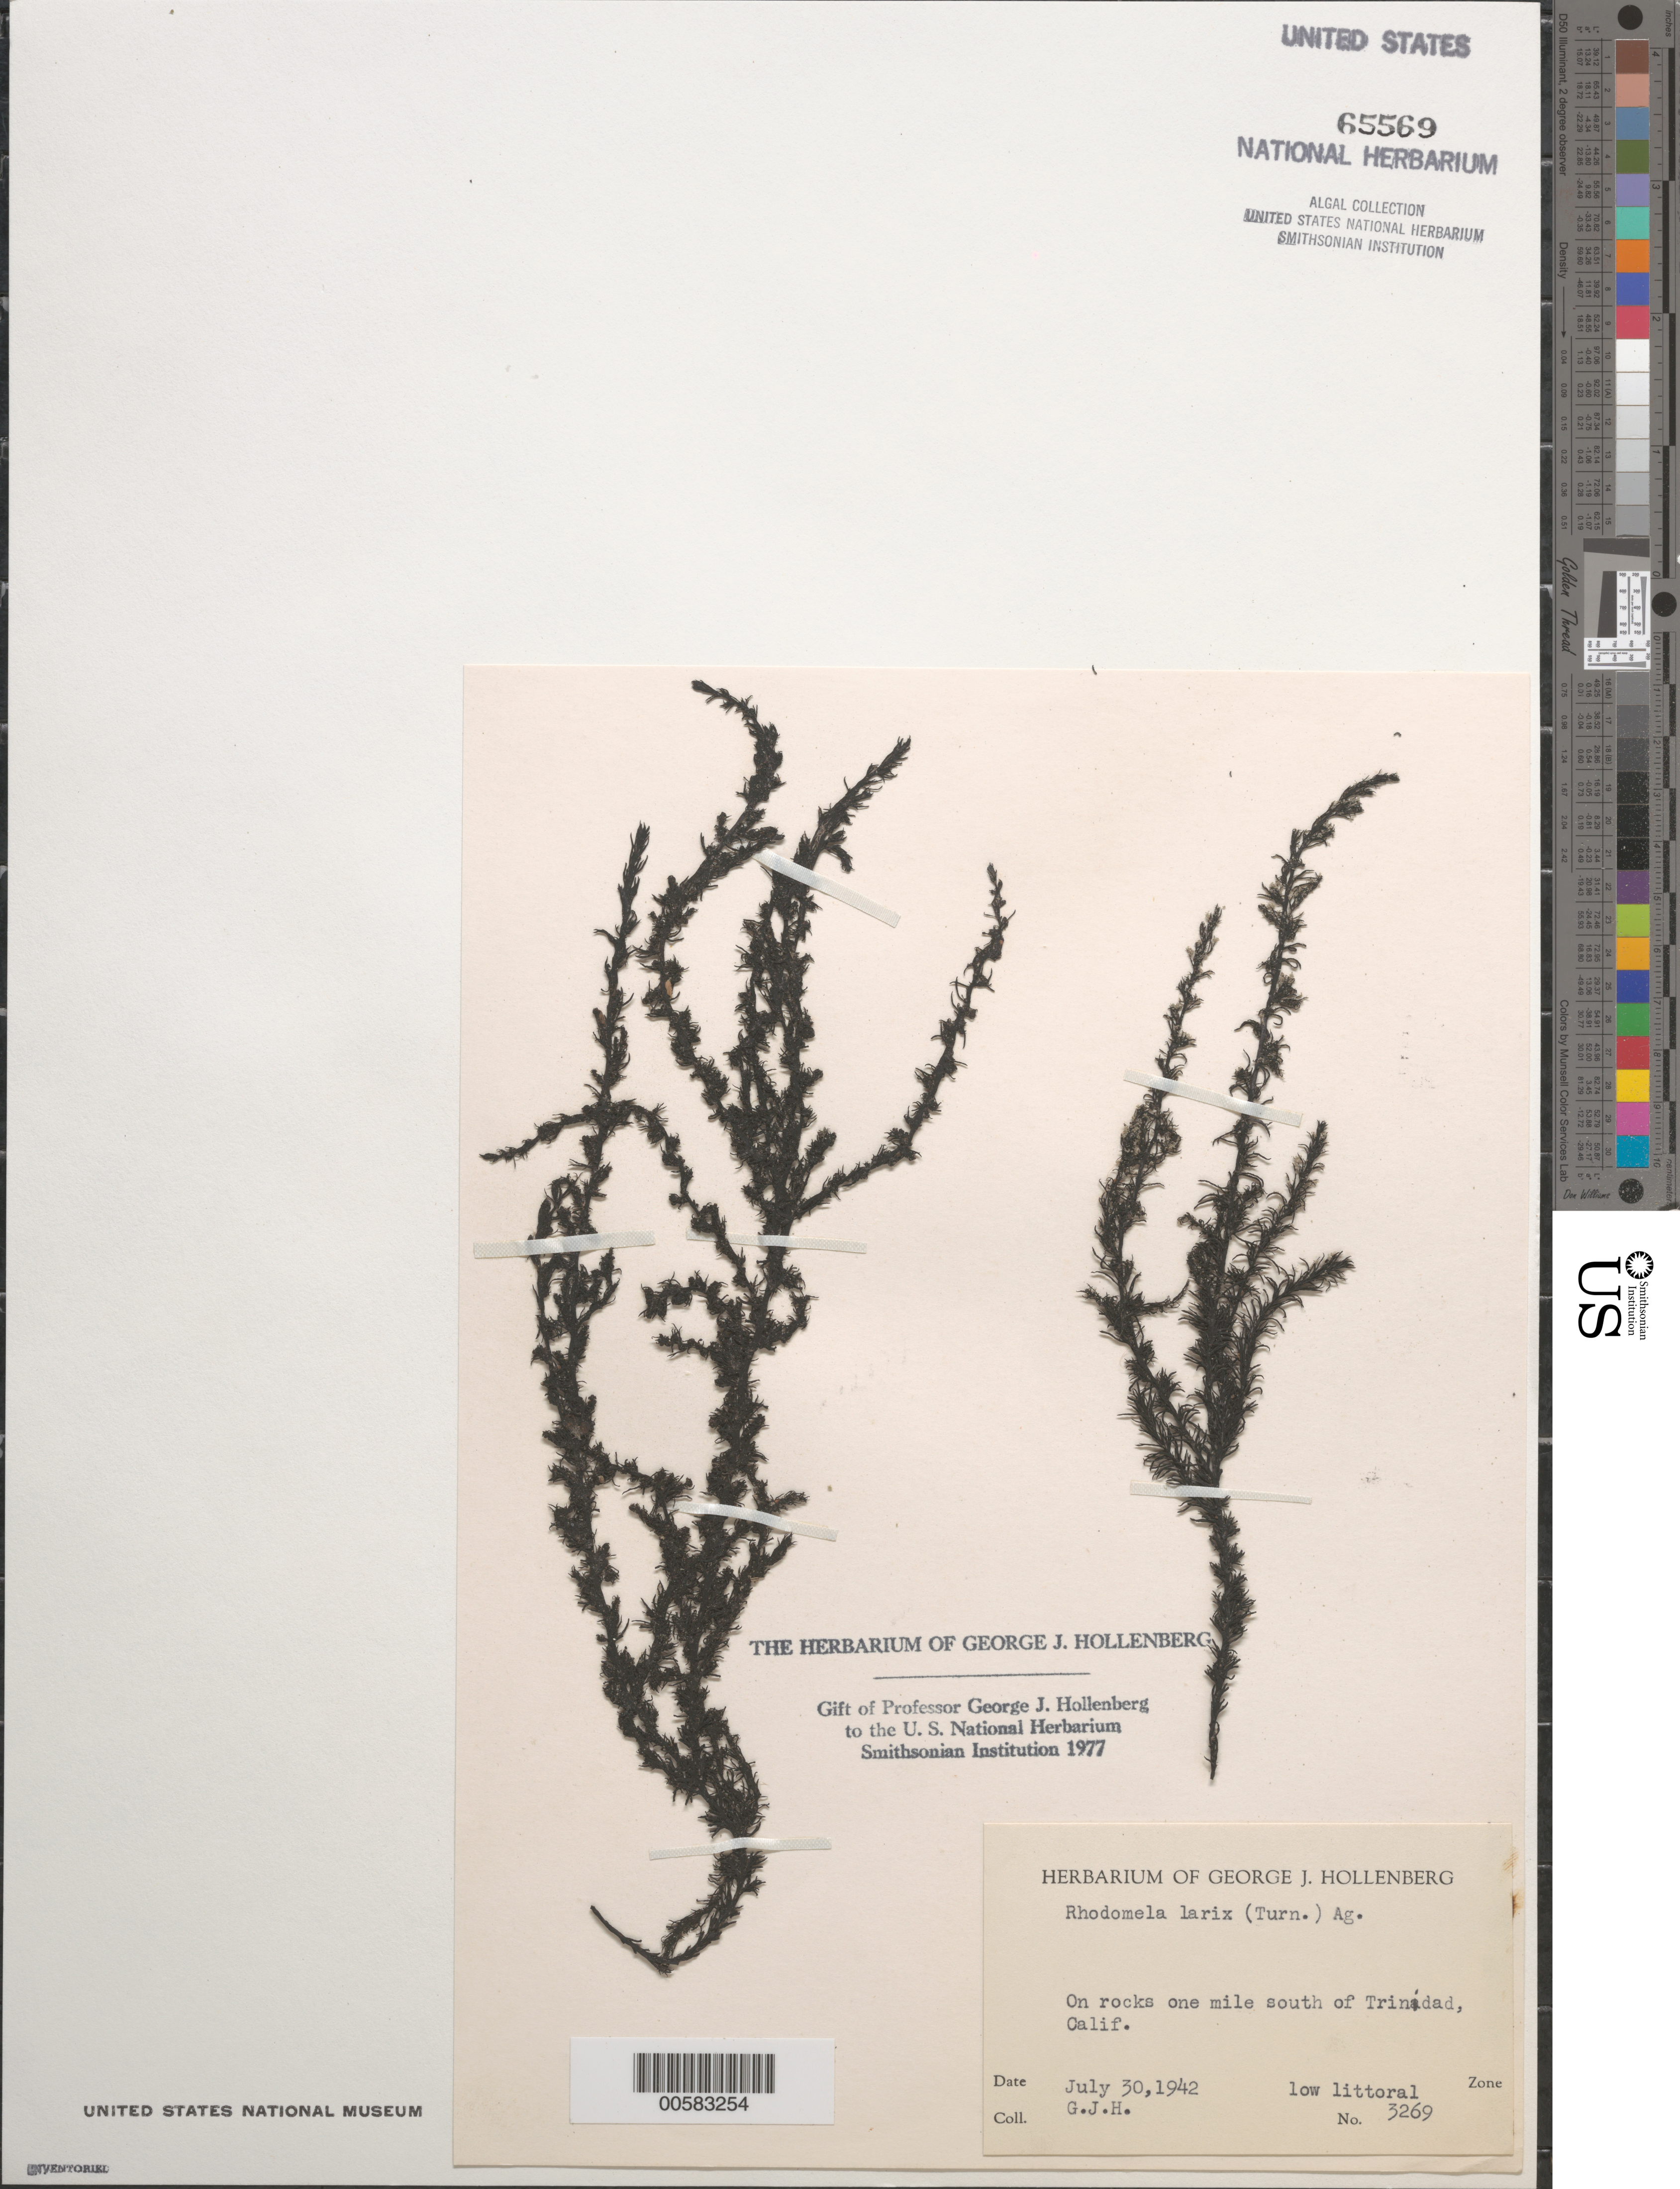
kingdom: Plantae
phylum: Rhodophyta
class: Florideophyceae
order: Ceramiales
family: Rhodomelaceae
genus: Neorhodomela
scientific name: Neorhodomela larix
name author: (Turner) Masuda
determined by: Algae name updating Project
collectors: G. Hollenberg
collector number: GJH 3269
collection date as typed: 30 Jul 1942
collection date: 1942-07-30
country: United States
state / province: California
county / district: Humboldt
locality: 1 mile south of Trinidad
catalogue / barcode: US 65569